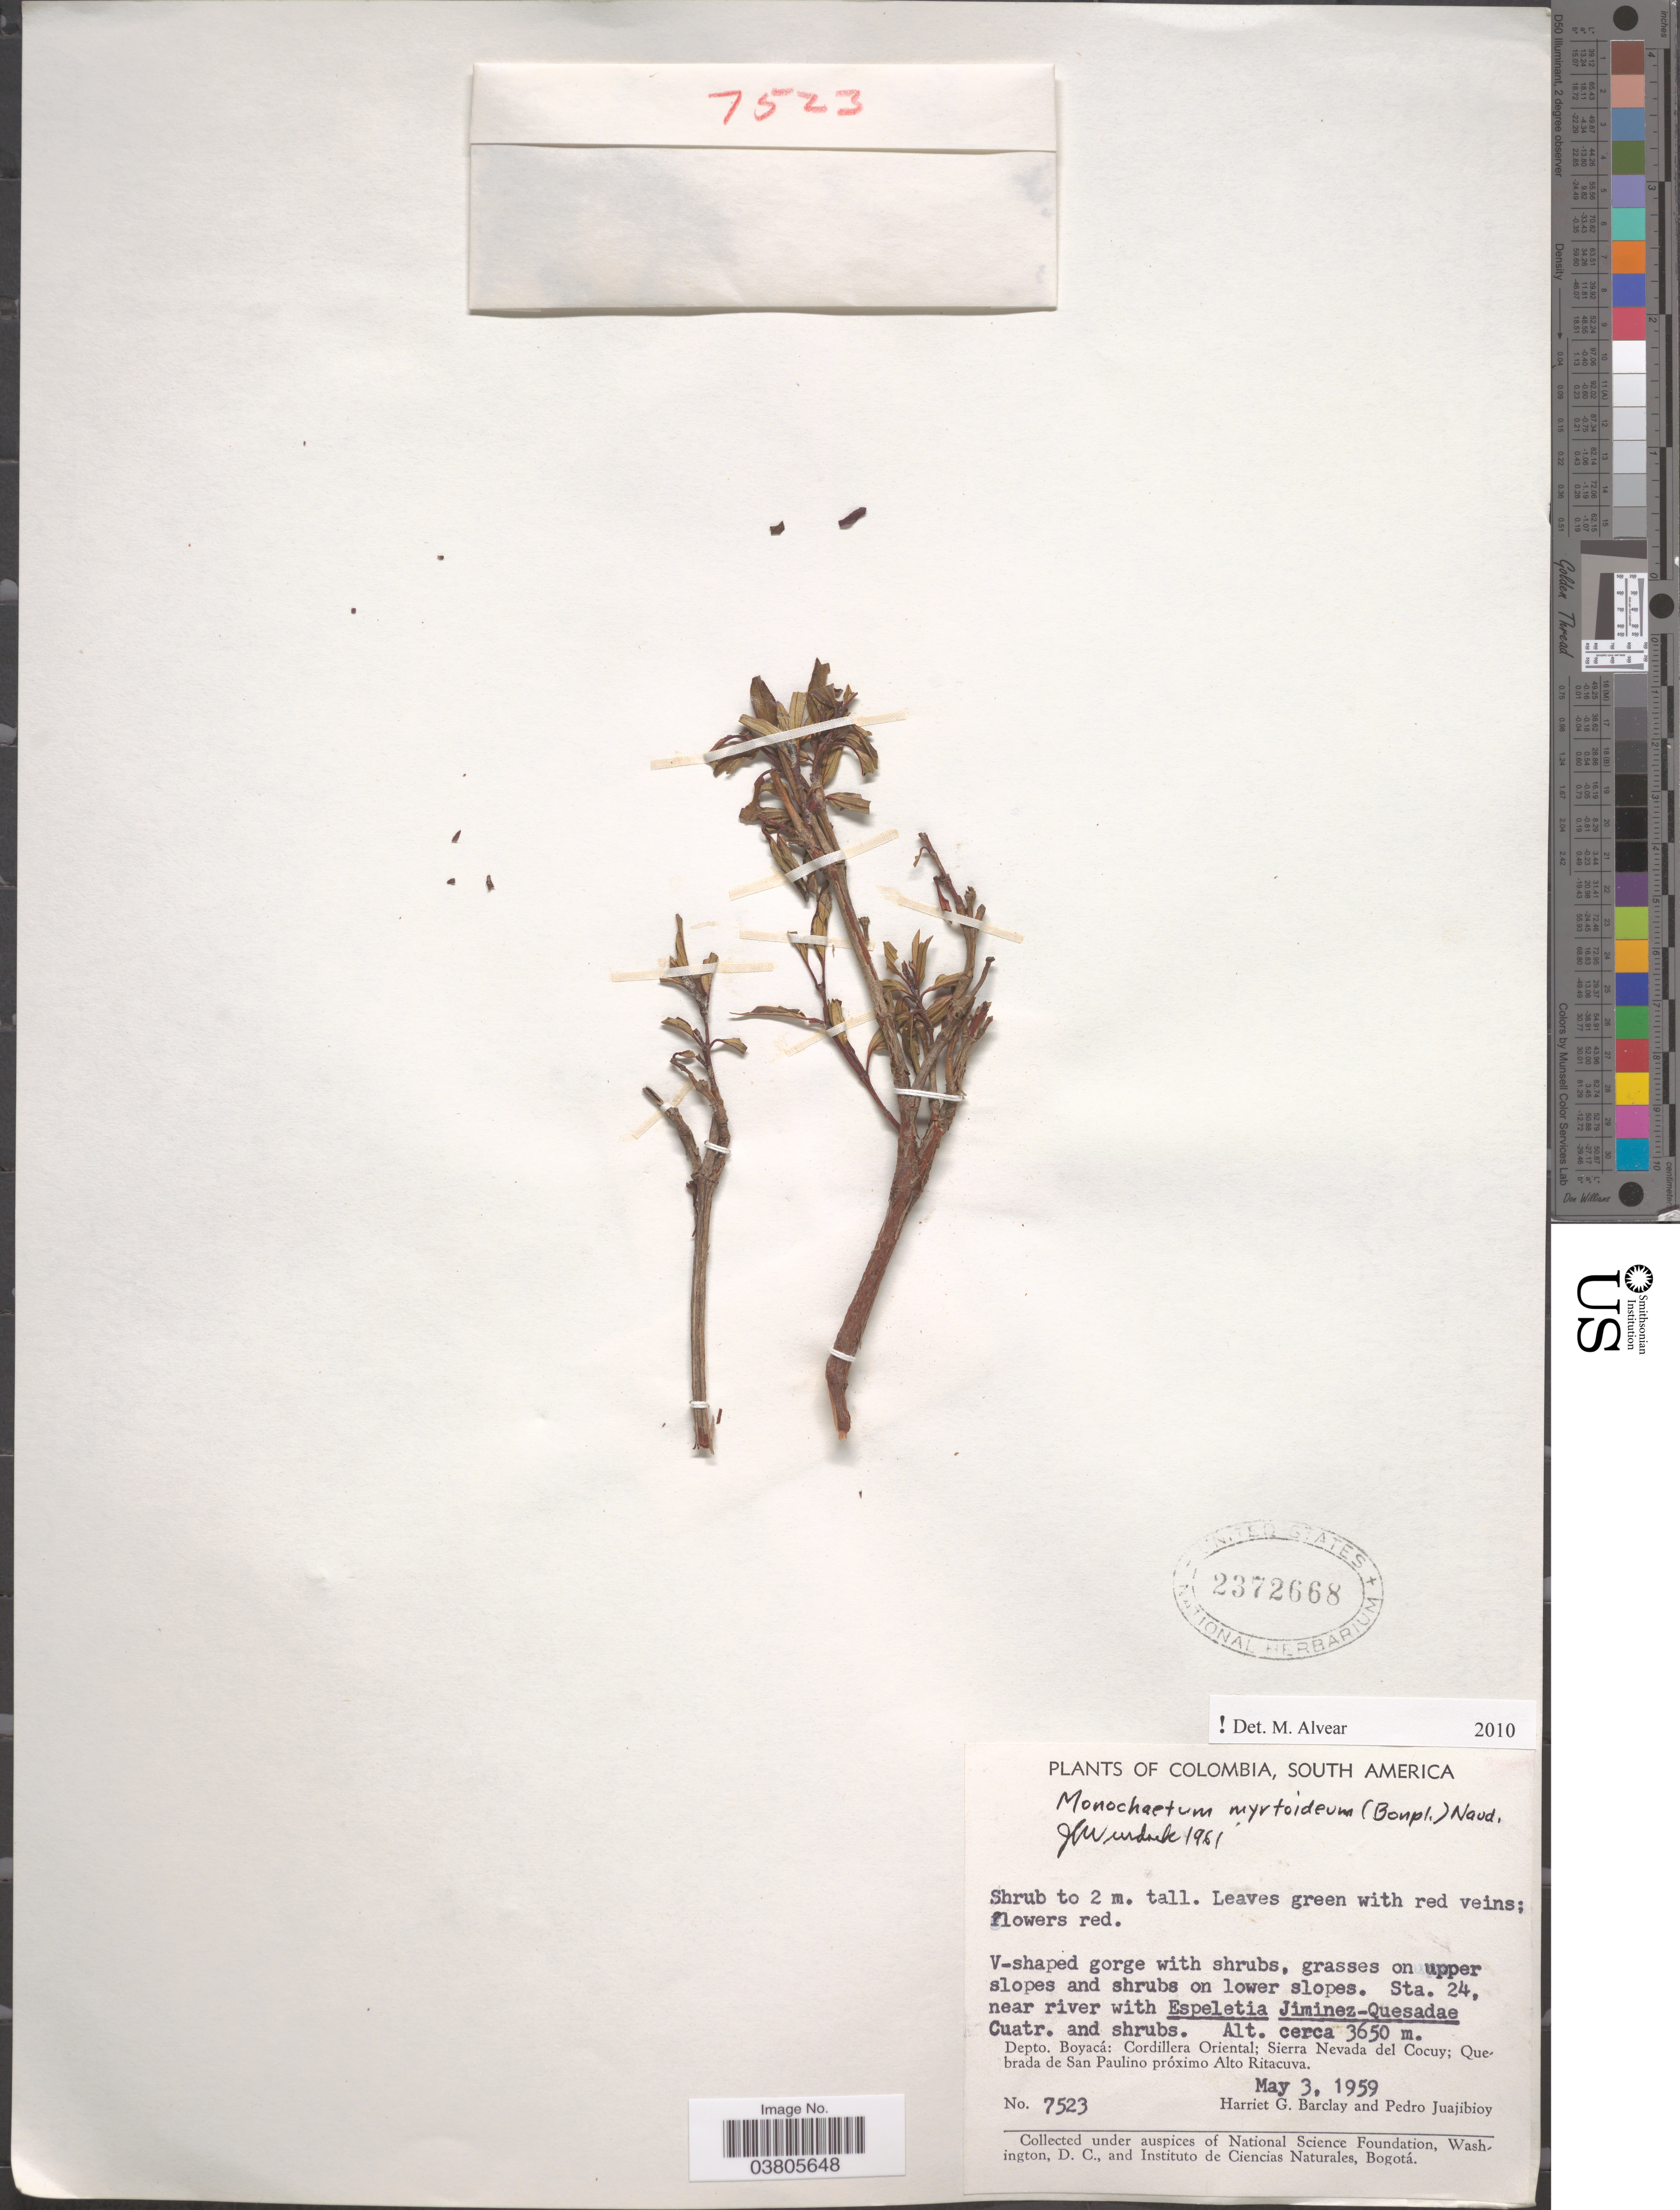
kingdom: Plantae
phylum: Tracheophyta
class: Magnoliopsida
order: Myrtales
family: Melastomataceae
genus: Monochaetum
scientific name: Monochaetum myrtoideum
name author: Naudin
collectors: H. G. Barclay & P. Juajibioy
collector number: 7523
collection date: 1959-05-03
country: Colombia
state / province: Boyacá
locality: Depto. Boyacá: Cordillera Oriental: Sierra Nevada del Cocuy; Quebrada de San Paulino próximo Alto Ritacuva.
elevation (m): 3650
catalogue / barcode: US 2372668